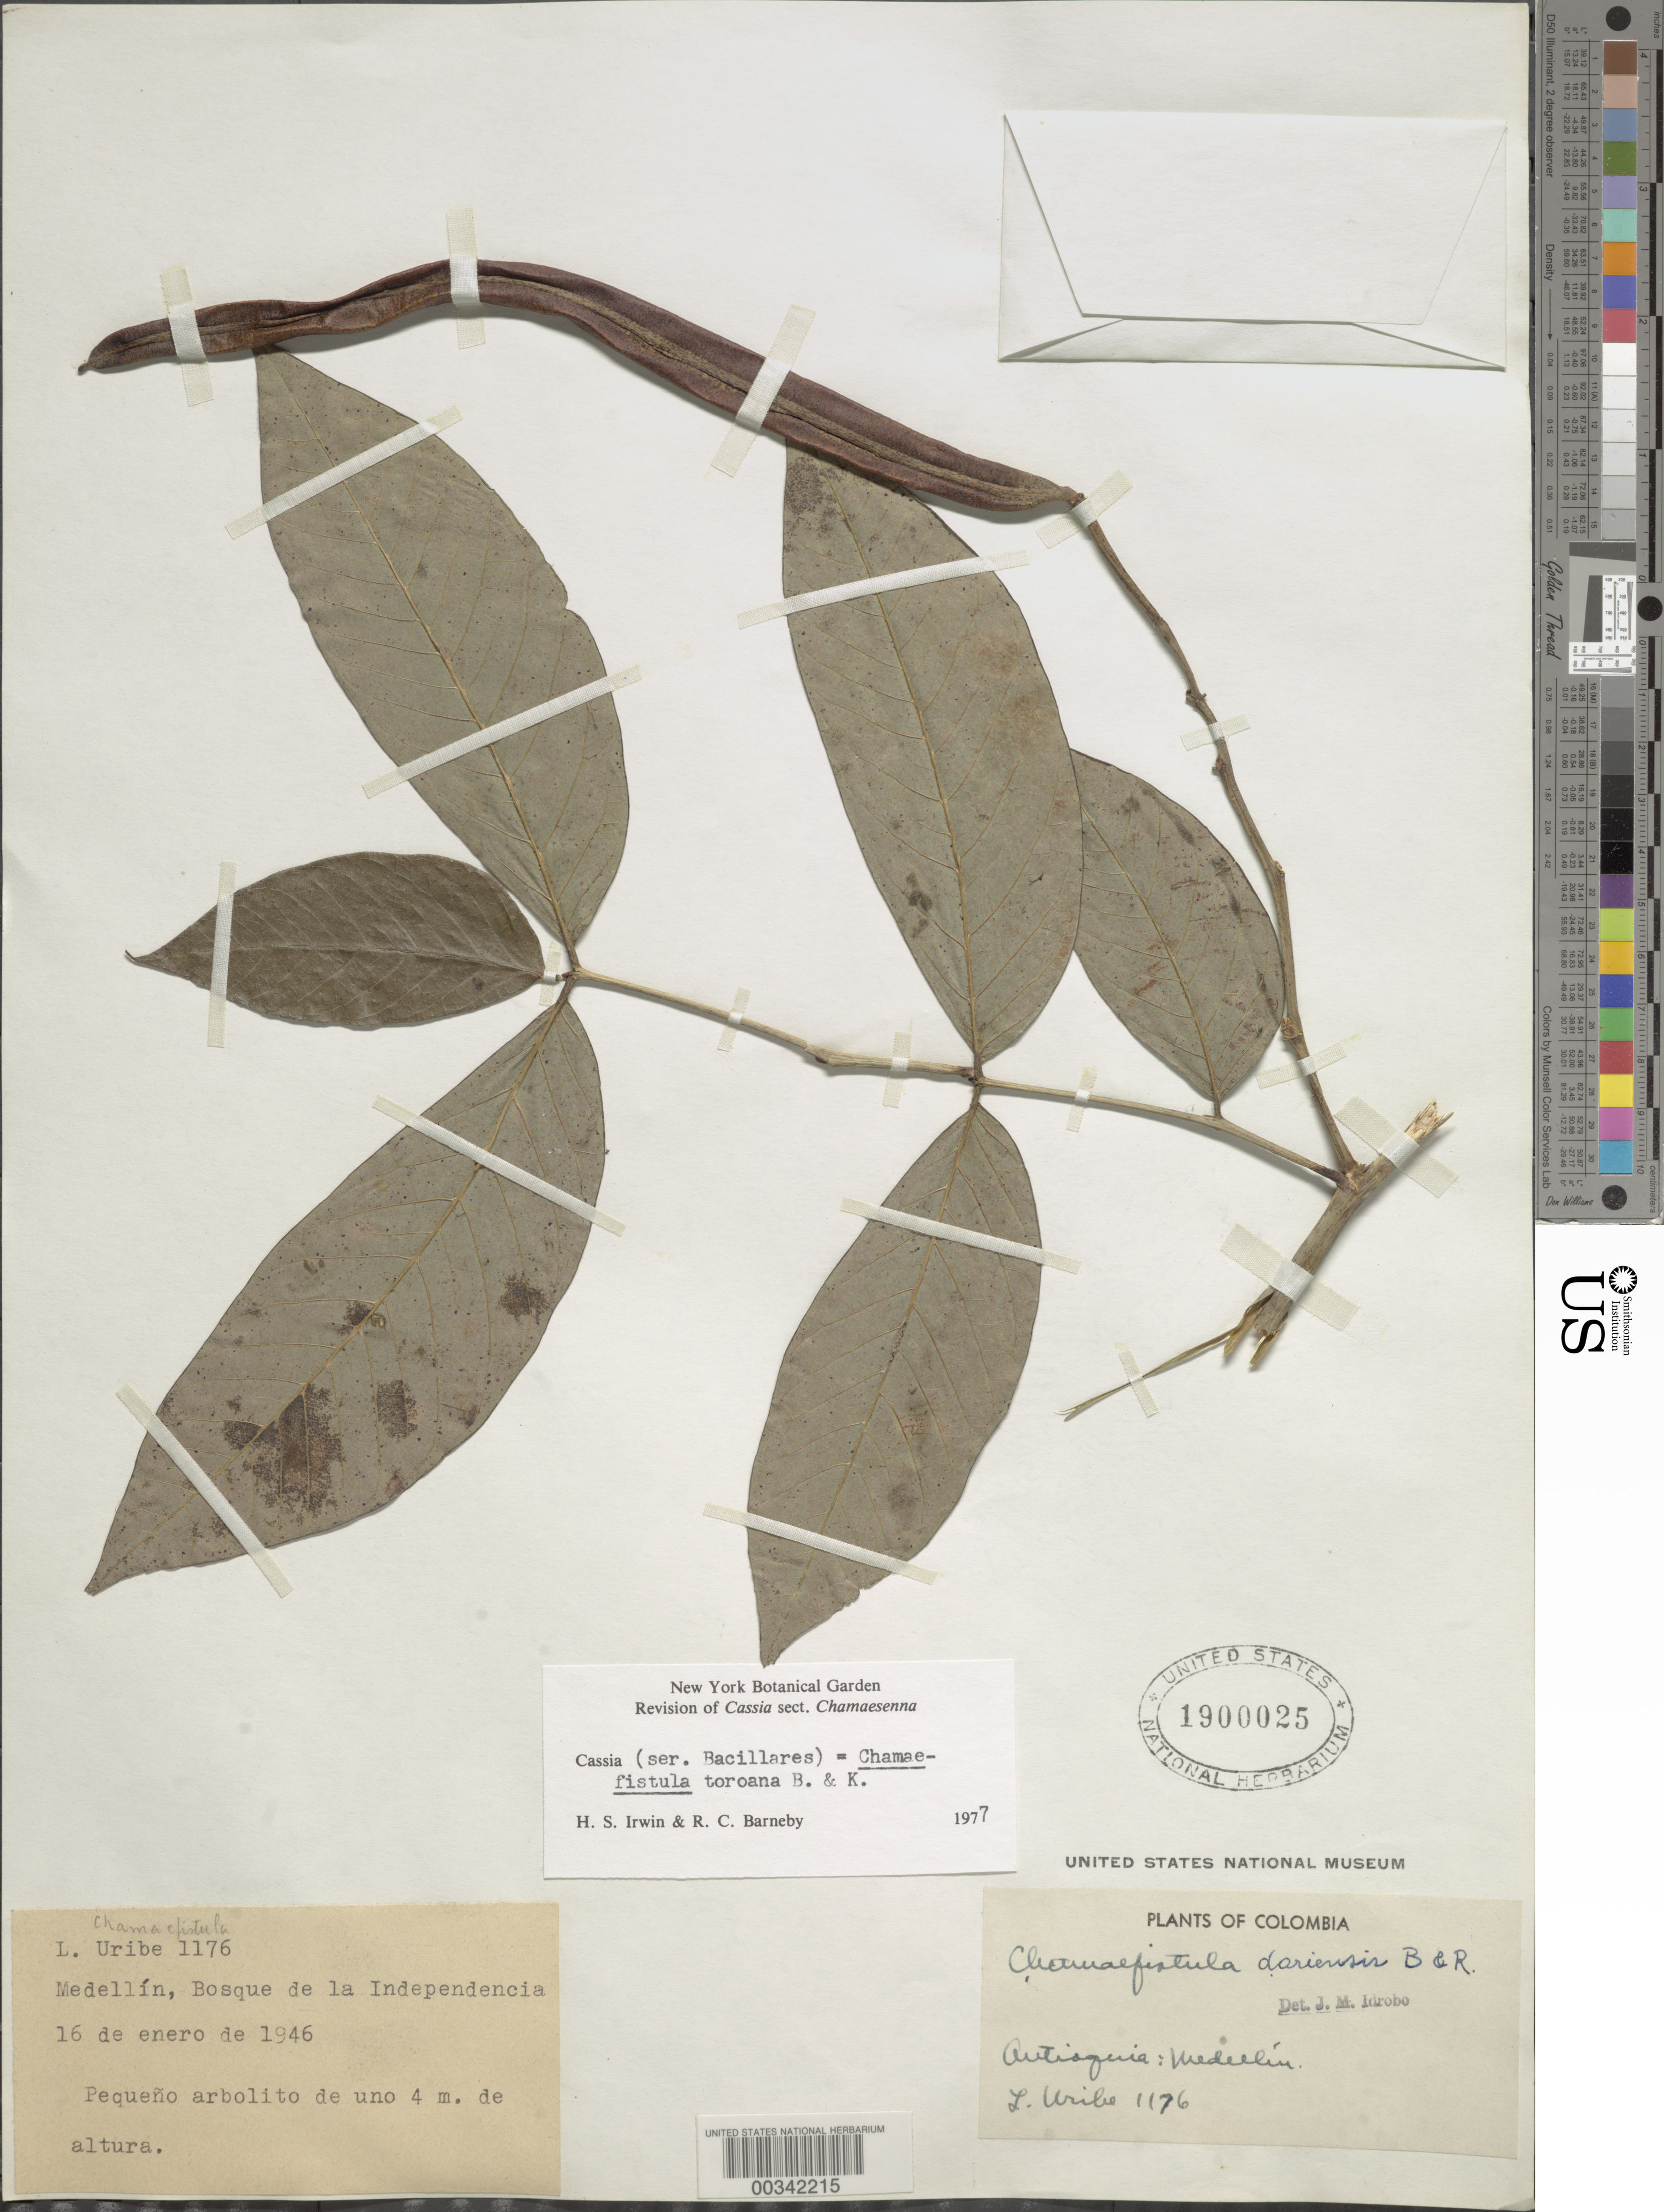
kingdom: Plantae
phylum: Tracheophyta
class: Magnoliopsida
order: Fabales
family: Fabaceae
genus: Senna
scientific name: Senna oxyphylla var. oxyphylla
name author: (Kunth) H.S. Irwin & Barneby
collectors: L. Uribe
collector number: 1176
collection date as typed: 16 Jan 1946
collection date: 1946-01-16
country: Colombia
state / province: Antioquia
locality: Medelin, Bosque de la Independencia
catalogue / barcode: US 1900025